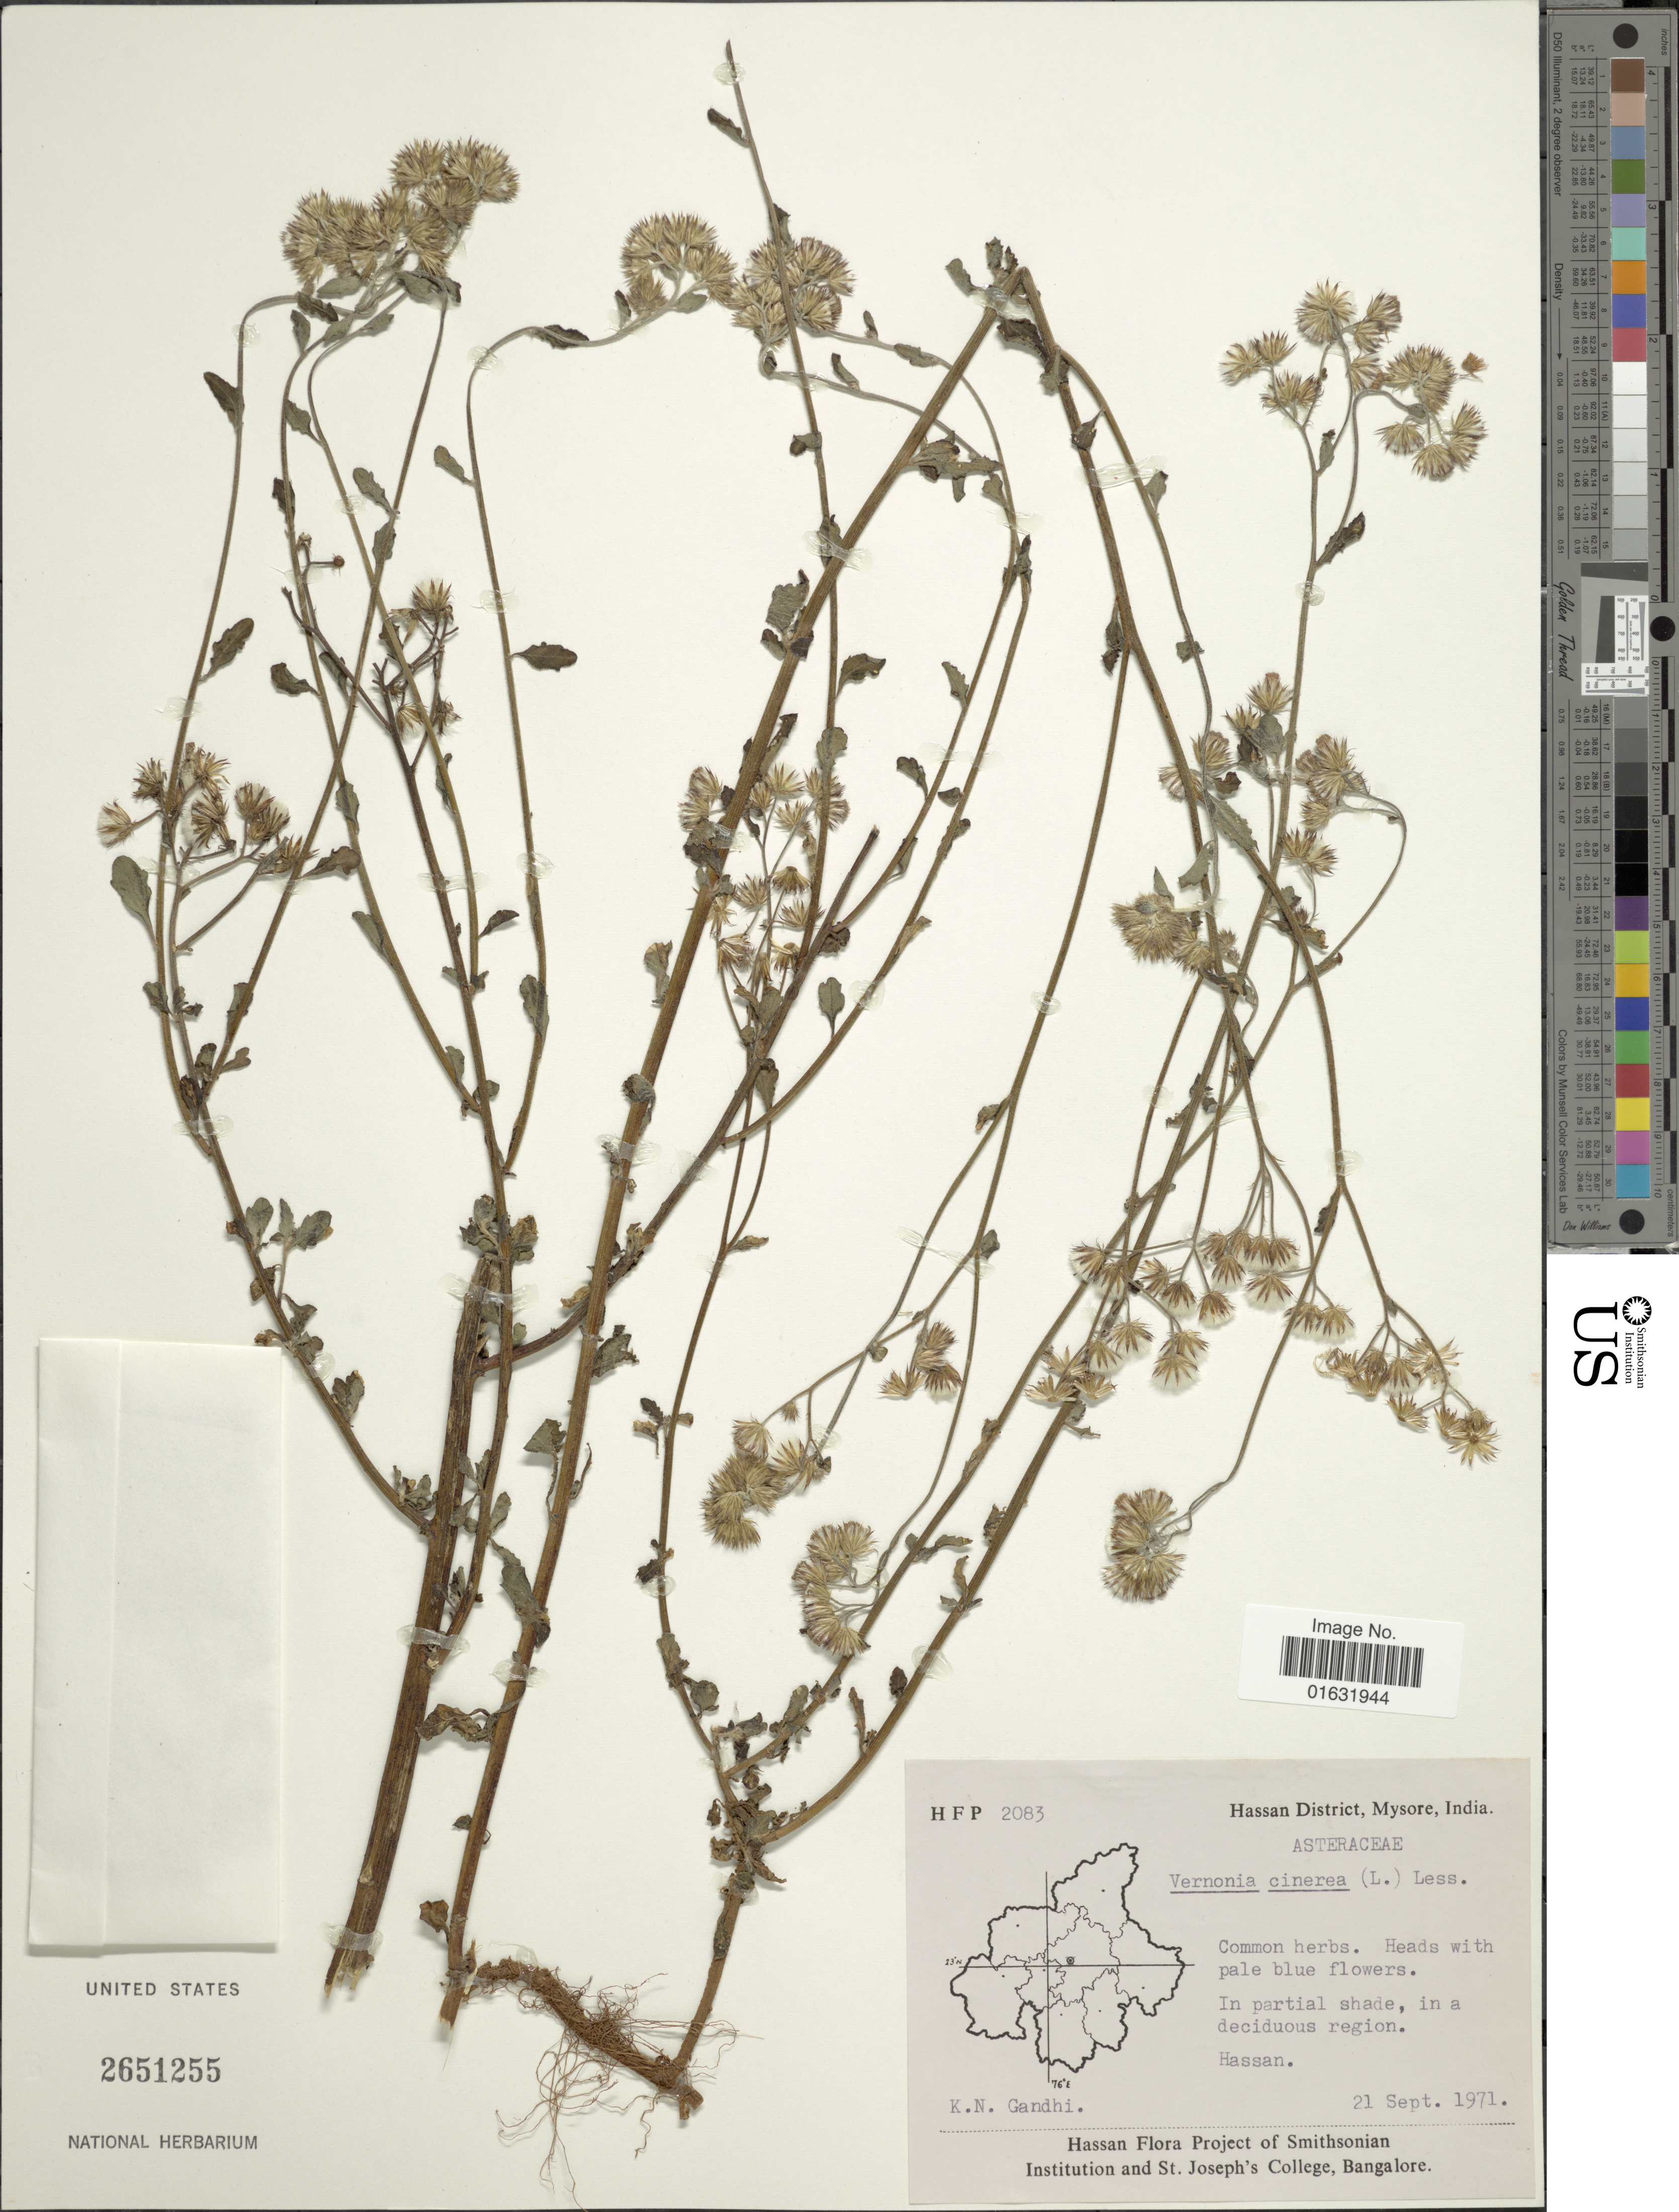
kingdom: Plantae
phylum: Tracheophyta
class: Magnoliopsida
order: Asterales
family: Asteraceae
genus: Cyanthillium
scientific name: Cyanthillium cinereum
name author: (L.) H. Rob.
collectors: K. N. Gandhi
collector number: HFP 2083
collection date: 1971-09-21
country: India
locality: Hassan District, Mysore, Hassan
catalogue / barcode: US 2651255